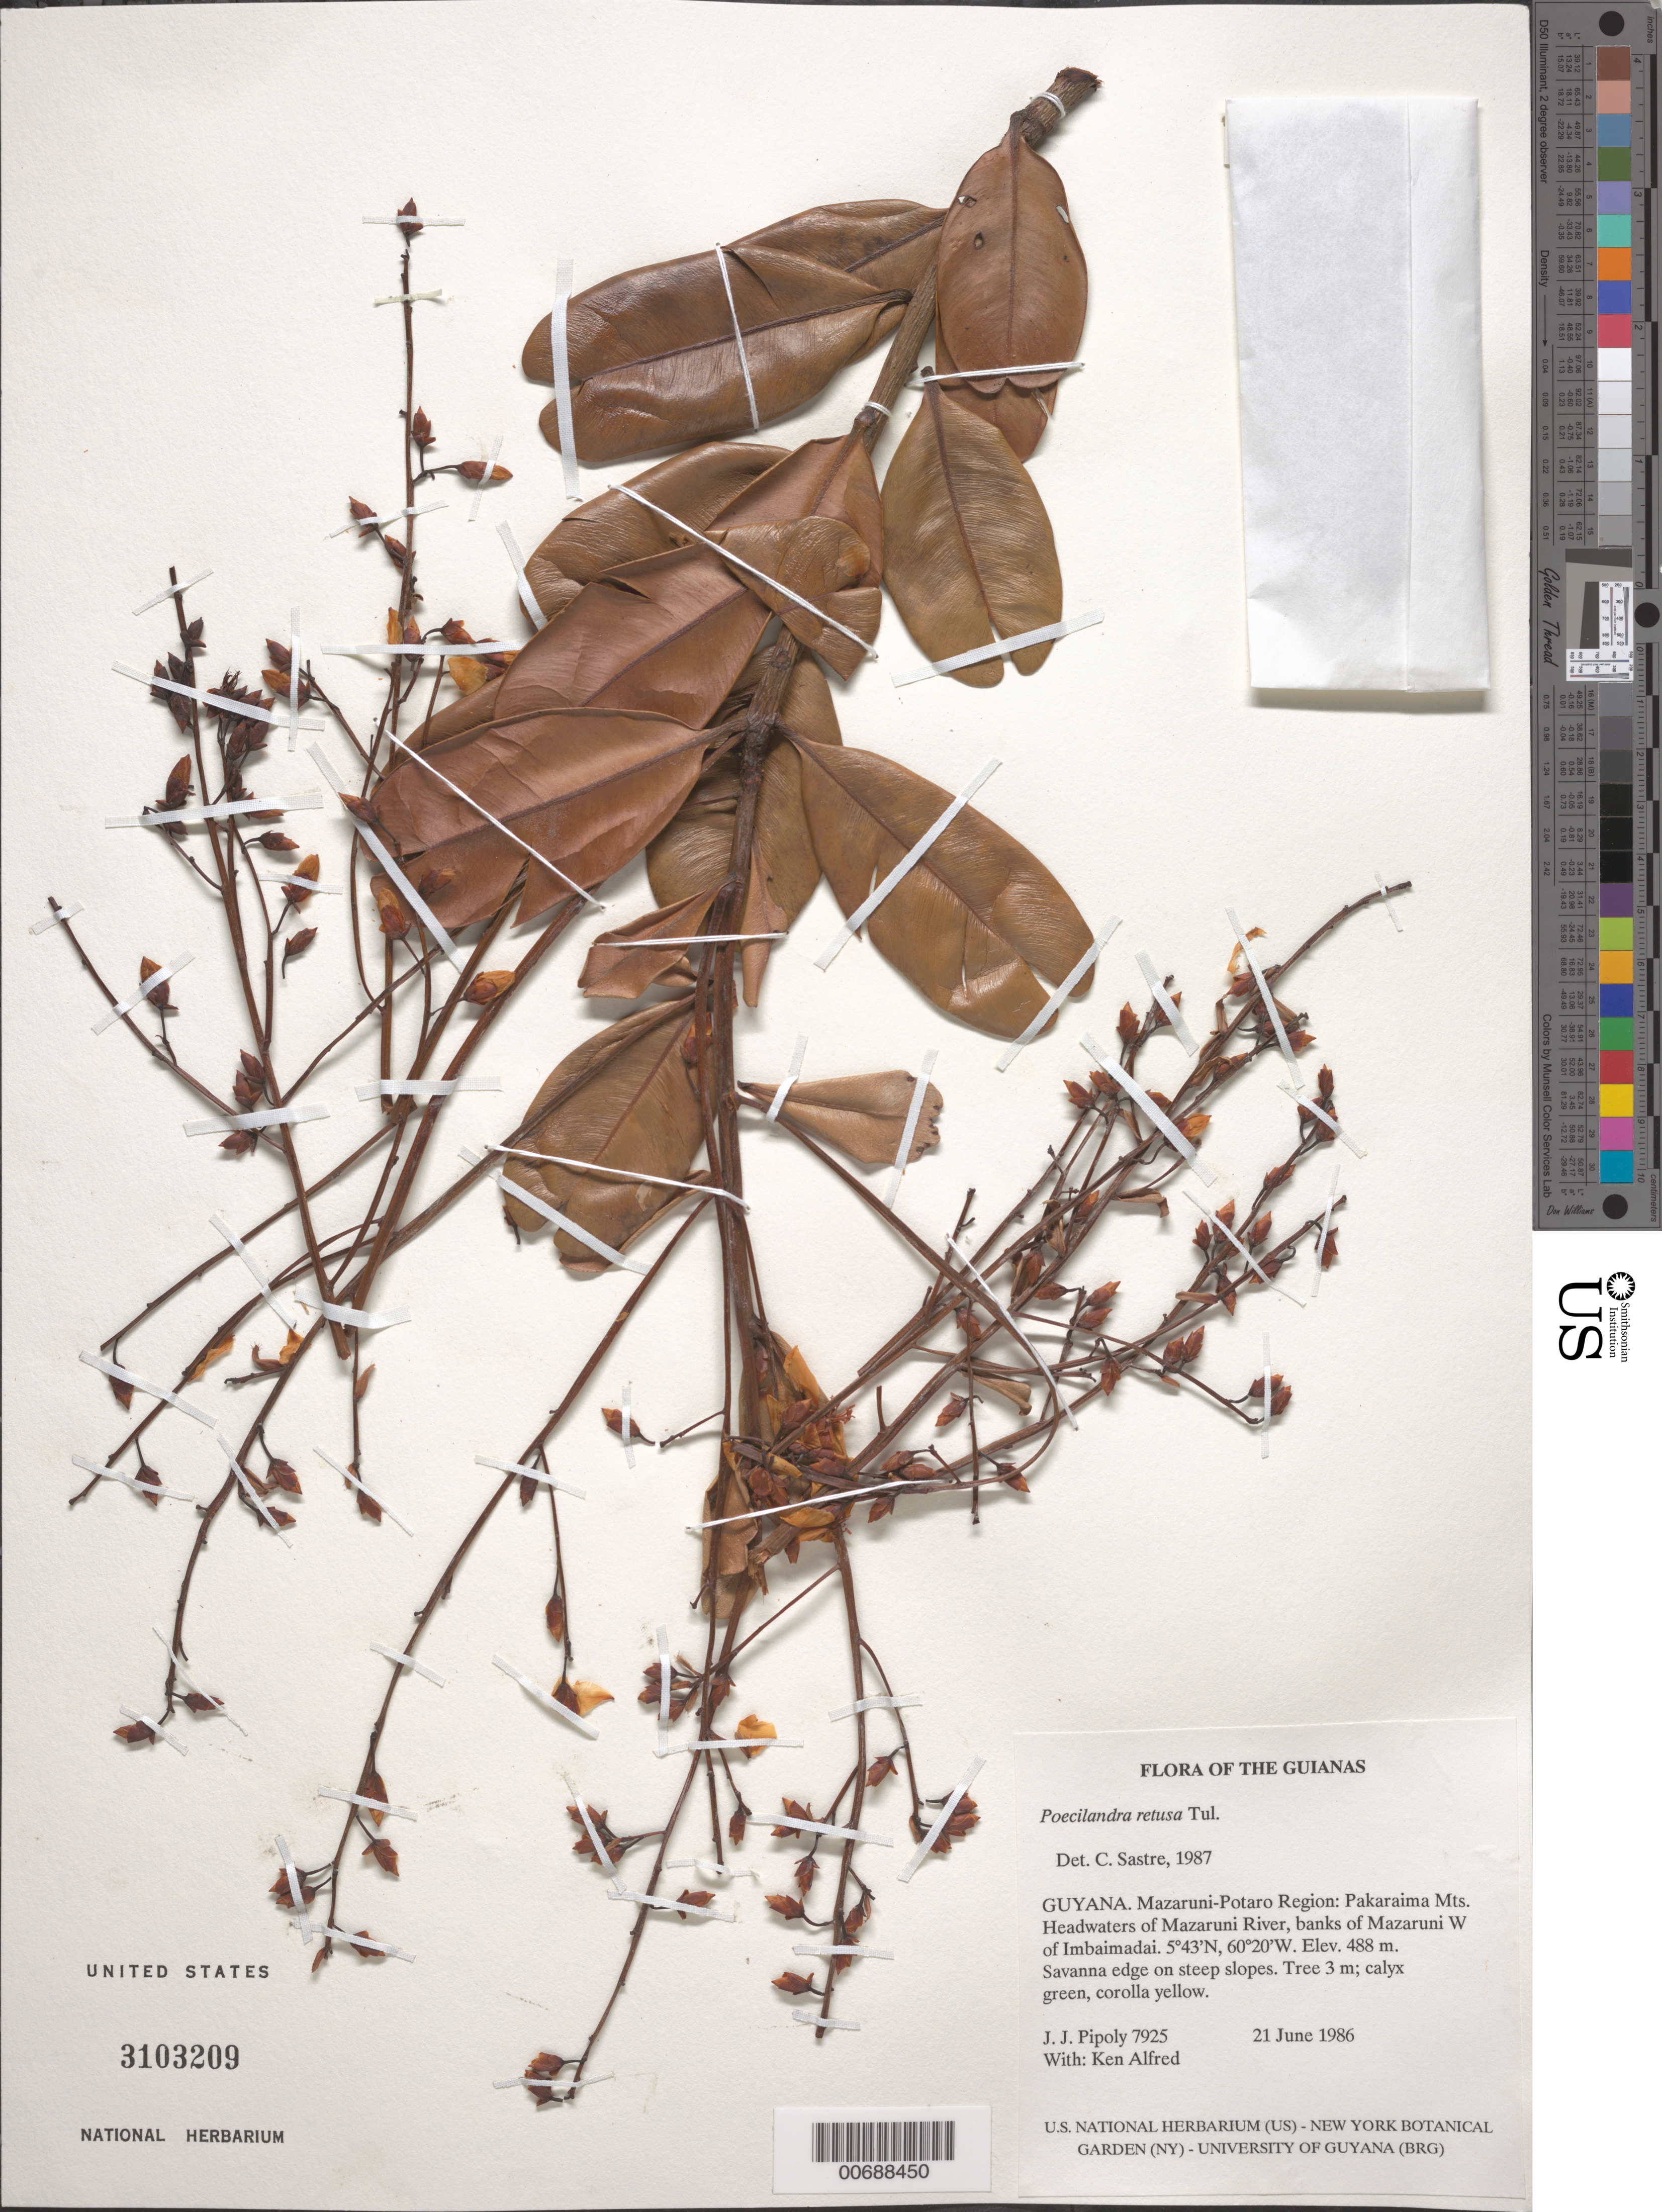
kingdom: Plantae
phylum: Tracheophyta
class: Magnoliopsida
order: Malpighiales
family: Ochnaceae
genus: Poecilandra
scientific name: Poecilandra retusa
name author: Tul.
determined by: Sastre, C. H. L.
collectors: J. J. Pipoly & K. Alfred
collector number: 7925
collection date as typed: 21 June 1986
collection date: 1986-06-21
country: Guyana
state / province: Cuyuni-Mazaruni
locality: Pakaraima Mts. Headwaters of Mazaruni River, banks of Mazaruni W of Imbaimadai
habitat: Savanna edge on steep slopes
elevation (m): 488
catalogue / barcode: US 3103209